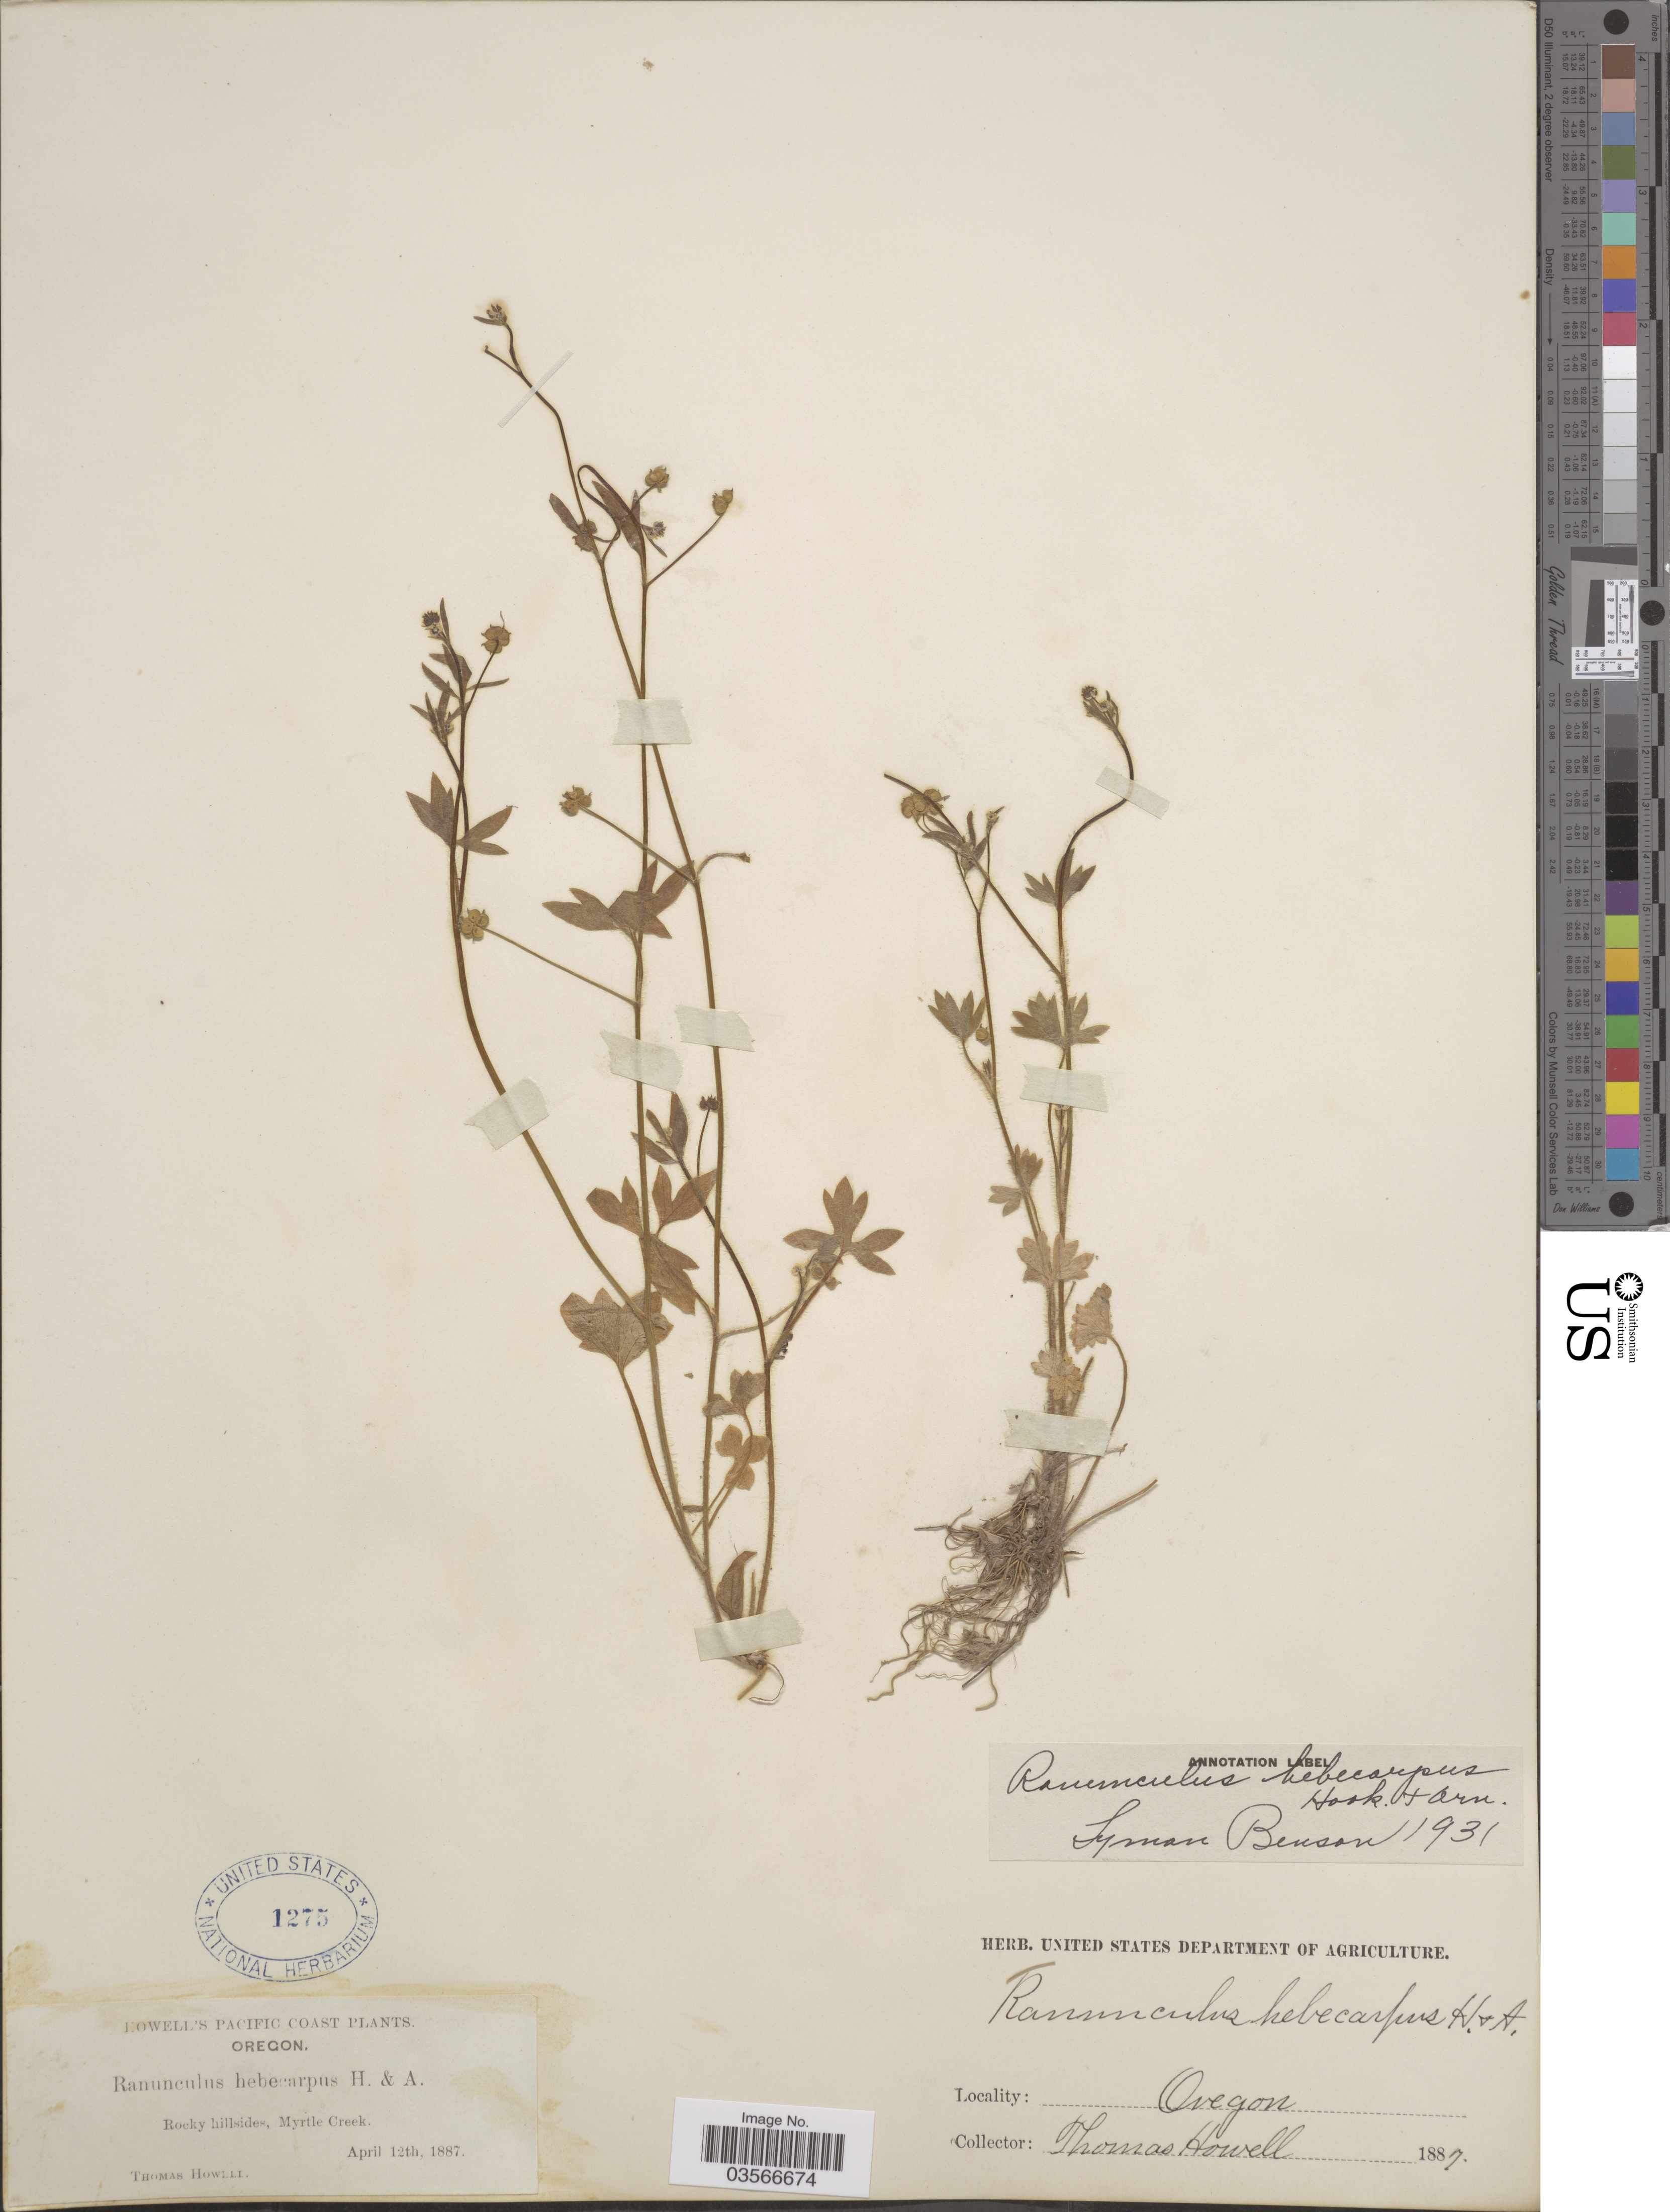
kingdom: Plantae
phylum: Tracheophyta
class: Magnoliopsida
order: Ranunculales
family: Ranunculaceae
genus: Ranunculus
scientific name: Ranunculus hebecarpus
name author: Hook. & Arn.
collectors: T. Howell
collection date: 1887-04-12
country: United States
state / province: Oregon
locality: Pacific Coast. Myrtle Creek.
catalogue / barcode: US 1275